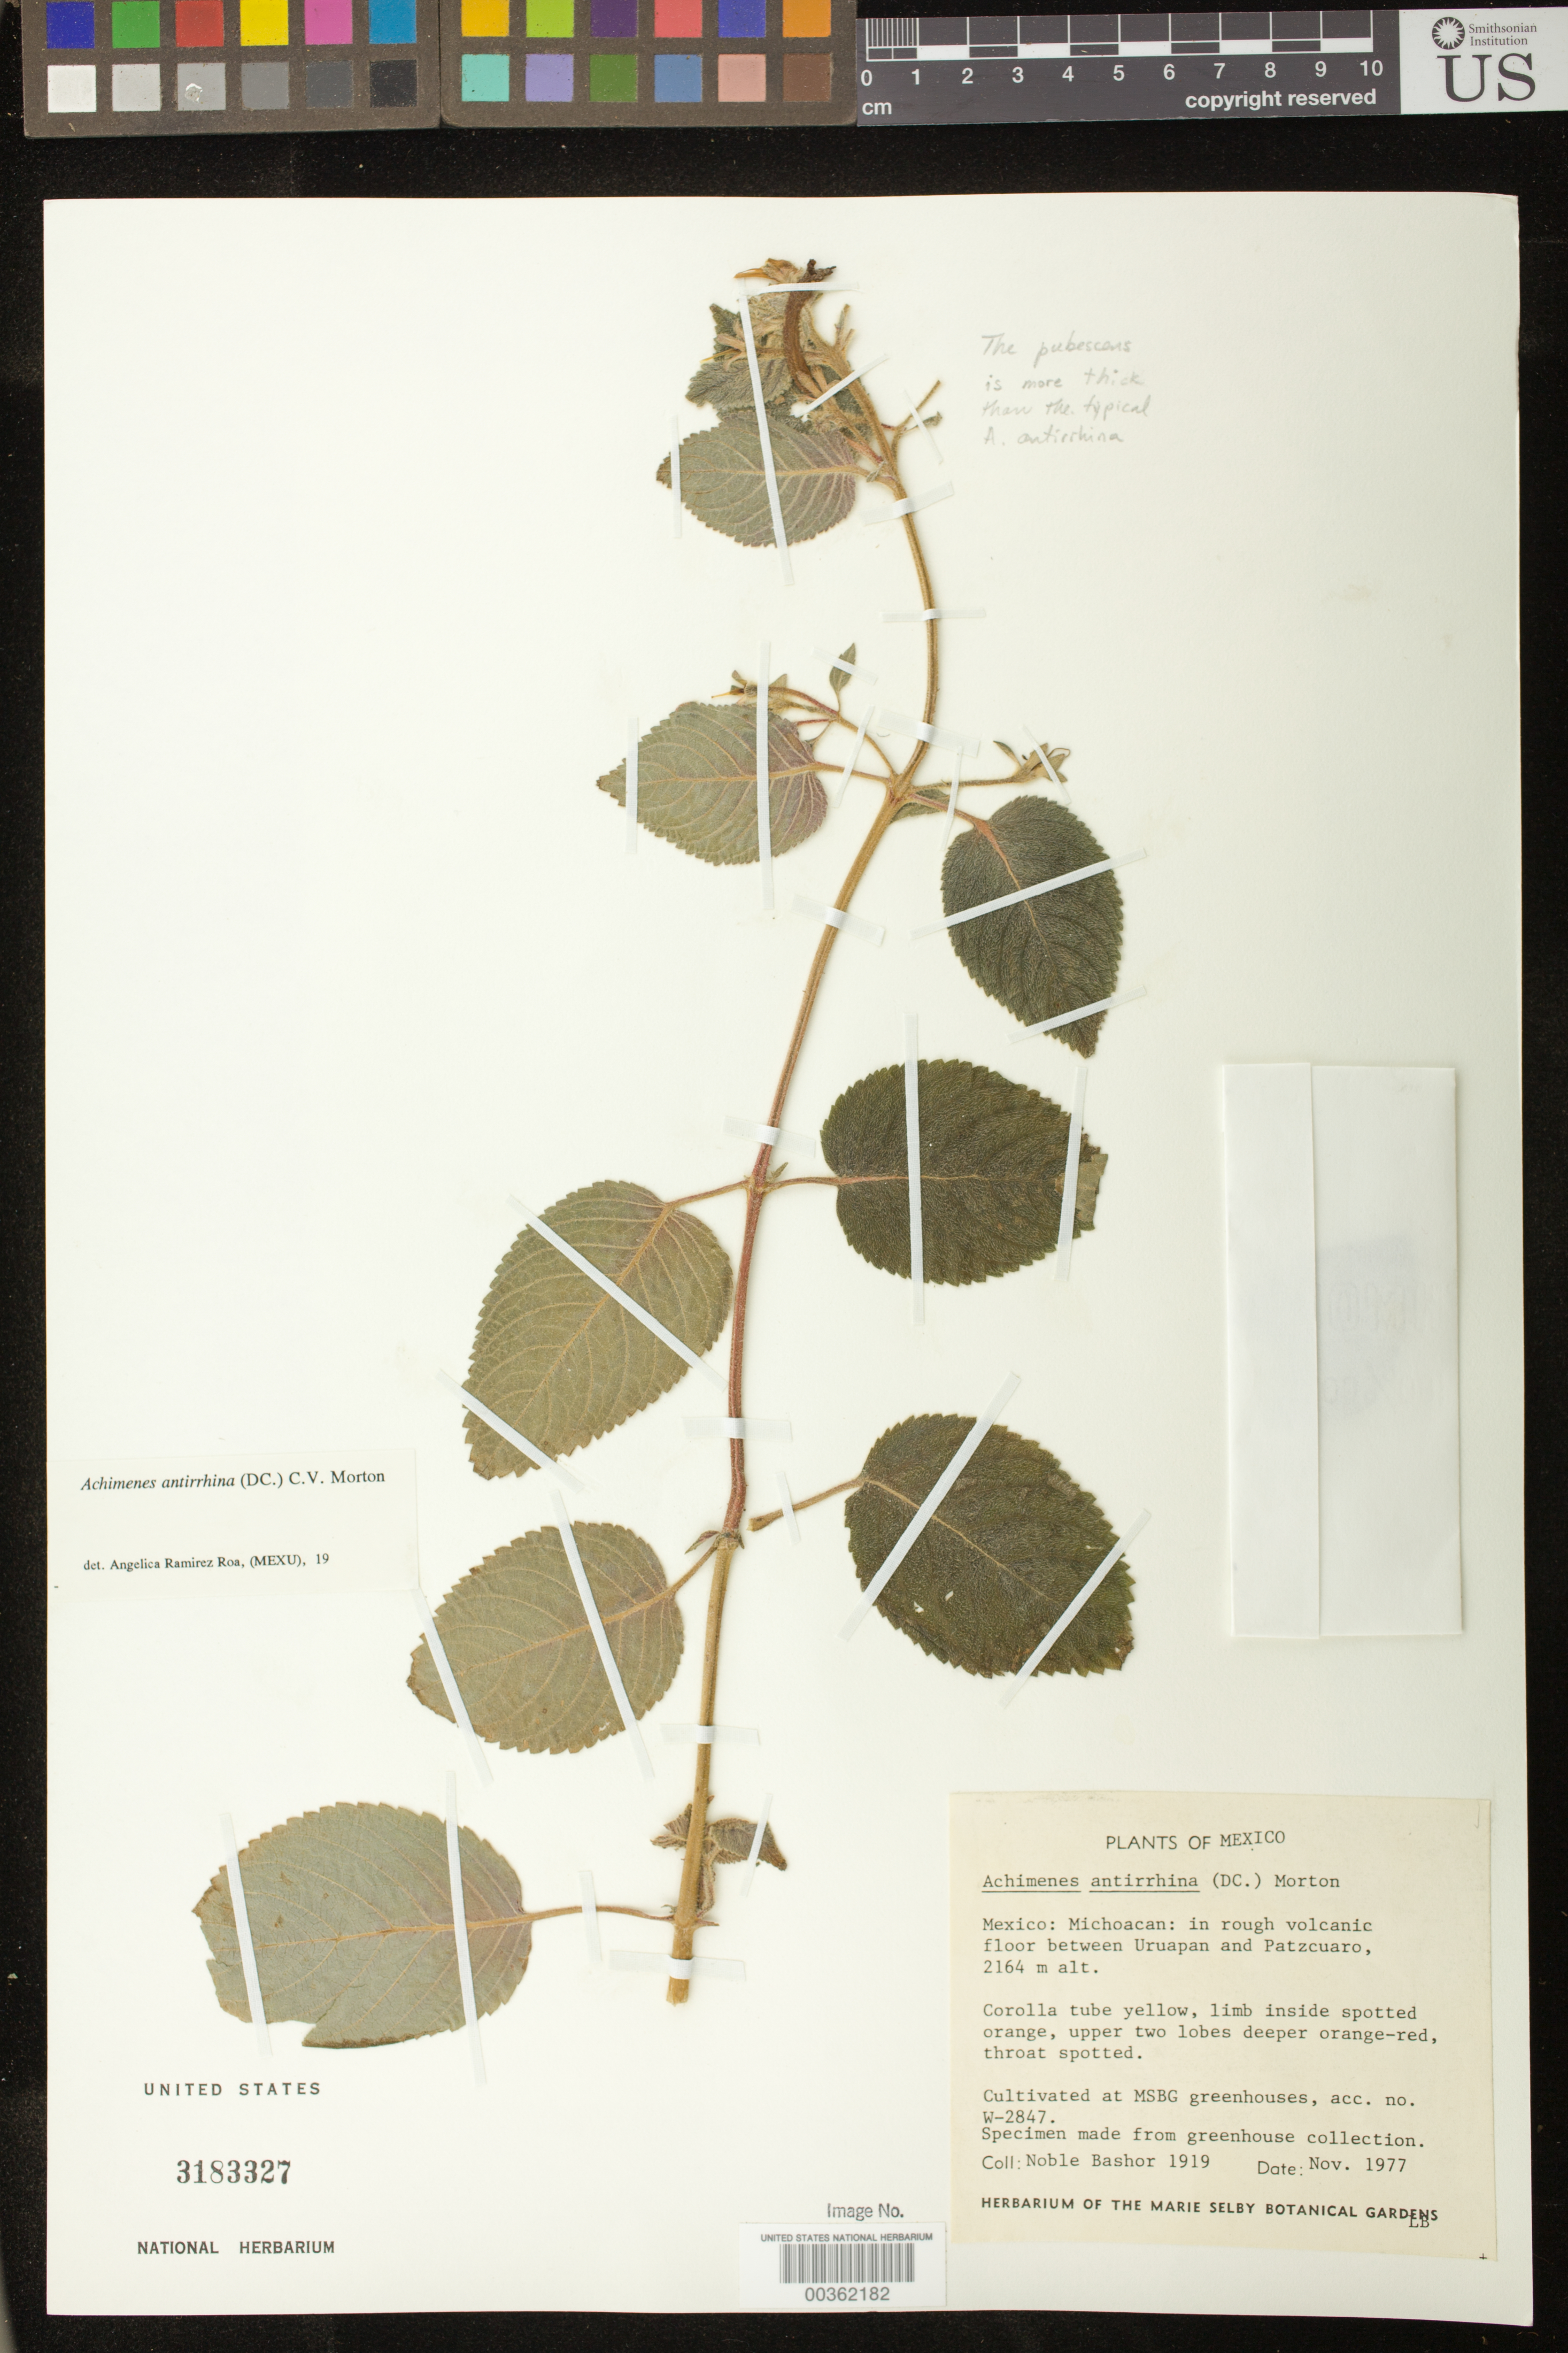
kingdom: Plantae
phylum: Tracheophyta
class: Magnoliopsida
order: Lamiales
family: Gesneriaceae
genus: Achimenes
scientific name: Achimenes antirrhina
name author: (DC.) C.V. Morton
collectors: N. Bashor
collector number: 1919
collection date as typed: Nov 1977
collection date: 1977-11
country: Mexico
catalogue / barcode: US 3183327